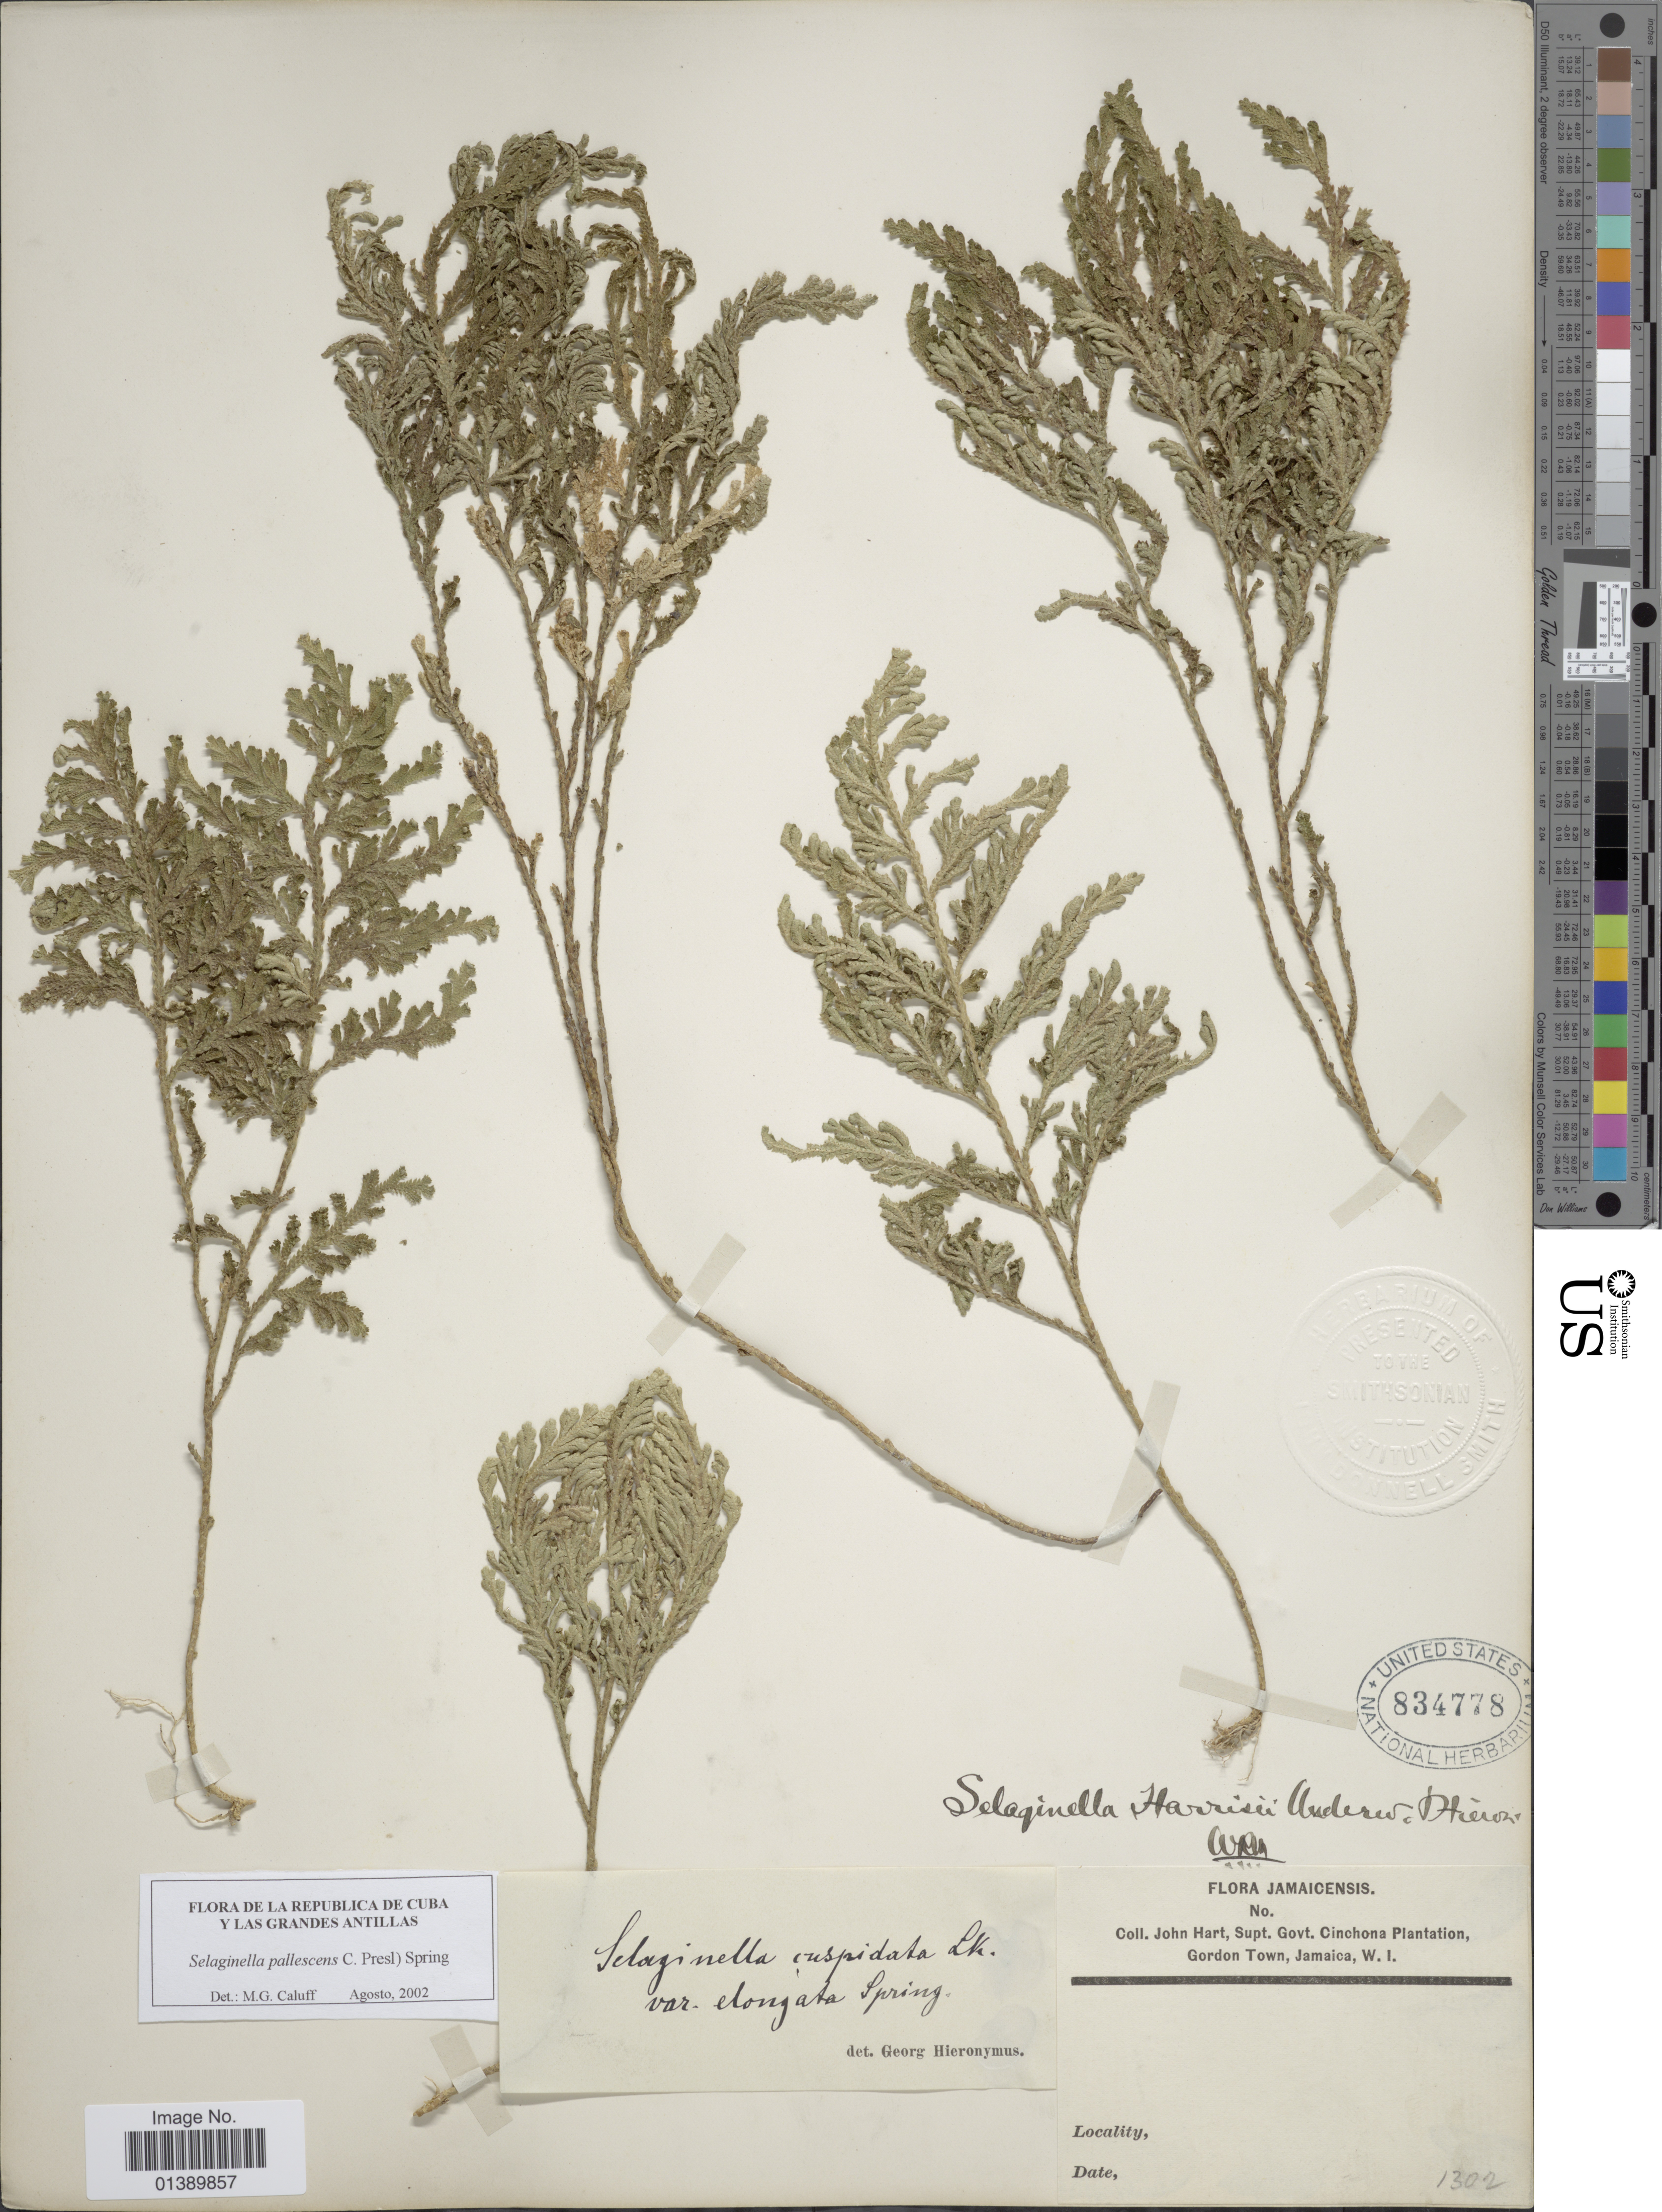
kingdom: Plantae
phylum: Tracheophyta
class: Lycopodiopsida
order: Selaginellales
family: Selaginellaceae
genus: Selaginella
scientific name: Selaginella pallescens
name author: (C. Presl) Spring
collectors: J. H. Hart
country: Jamaica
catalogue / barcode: US 834778